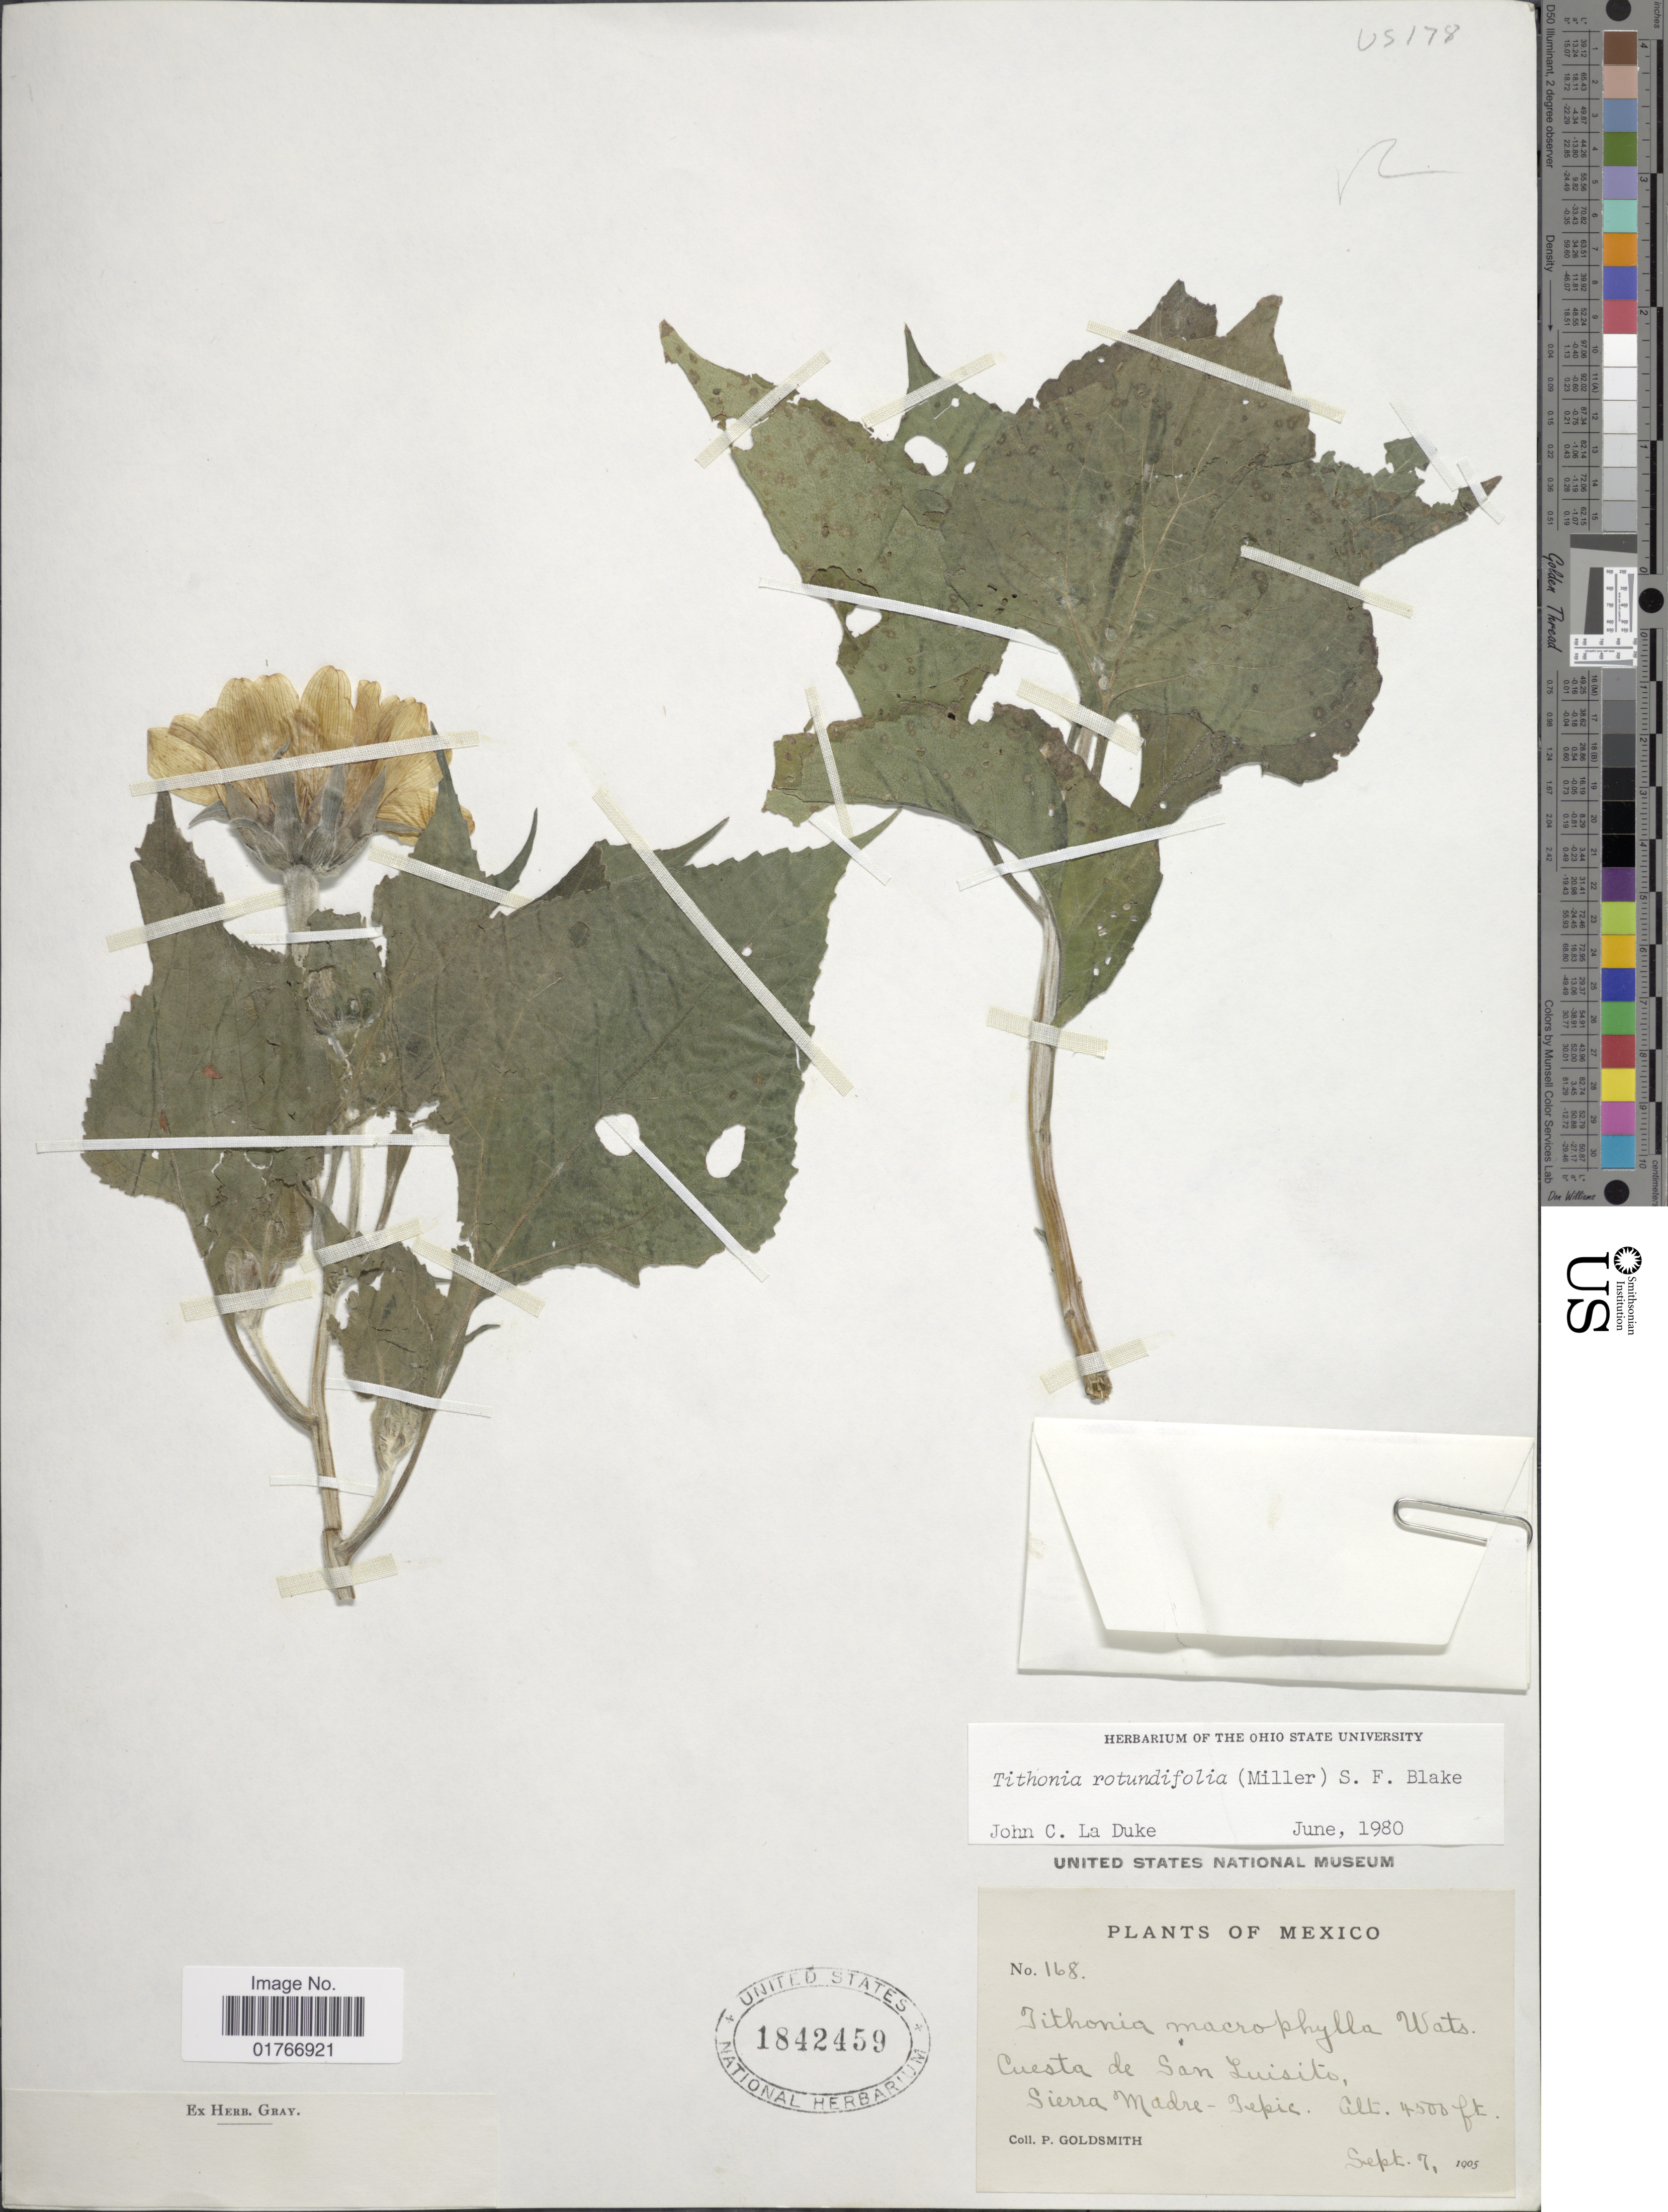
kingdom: Plantae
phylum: Tracheophyta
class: Magnoliopsida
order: Asterales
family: Asteraceae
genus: Tithonia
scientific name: Tithonia rotundifolia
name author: (Mill.) S.F. Blake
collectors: P. Goldsmith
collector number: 168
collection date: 1905-09-07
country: Mexico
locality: Cuesta de San Luisito, Sierra Madre-Tepic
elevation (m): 1372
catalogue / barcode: US 1842459